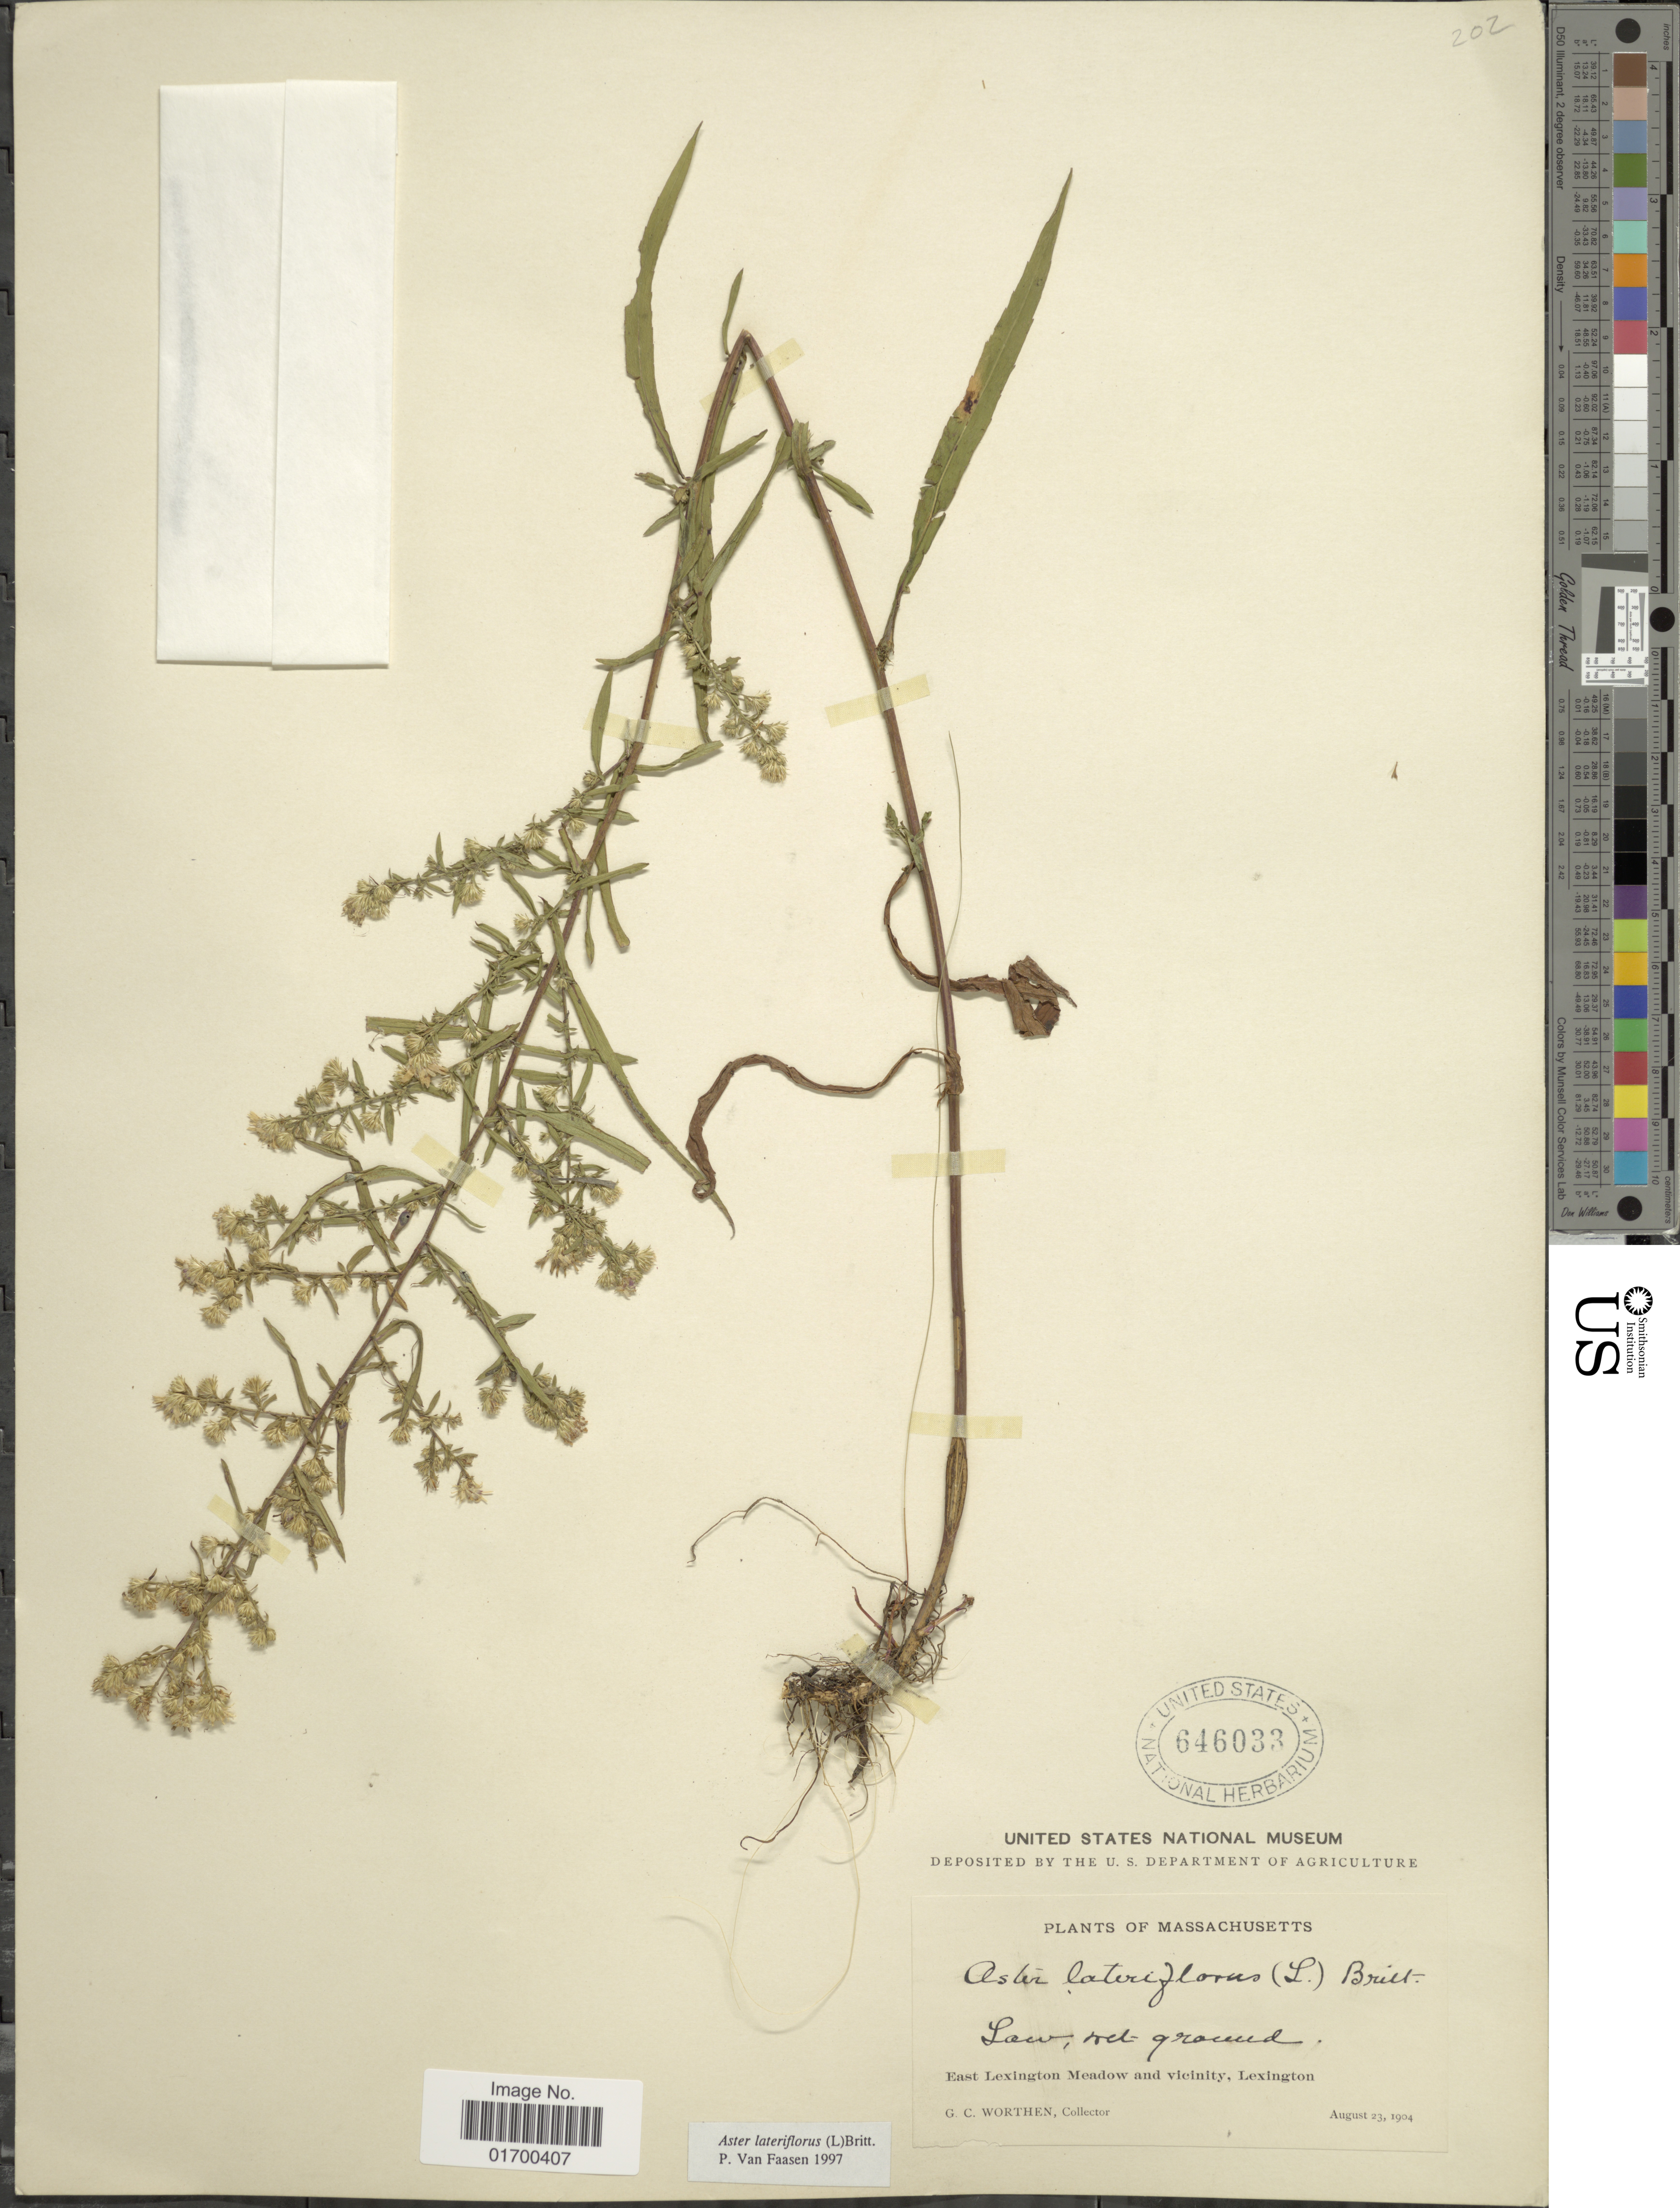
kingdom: Plantae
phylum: Tracheophyta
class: Magnoliopsida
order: Asterales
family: Asteraceae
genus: Symphyotrichum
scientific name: Symphyotrichum lateriflorum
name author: (L.) Á. Löve & D. Löve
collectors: G. Worthen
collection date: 1904-08-23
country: United States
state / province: Massachusetts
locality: East Lexington Meadow and vicinity, Lexington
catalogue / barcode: US 646033